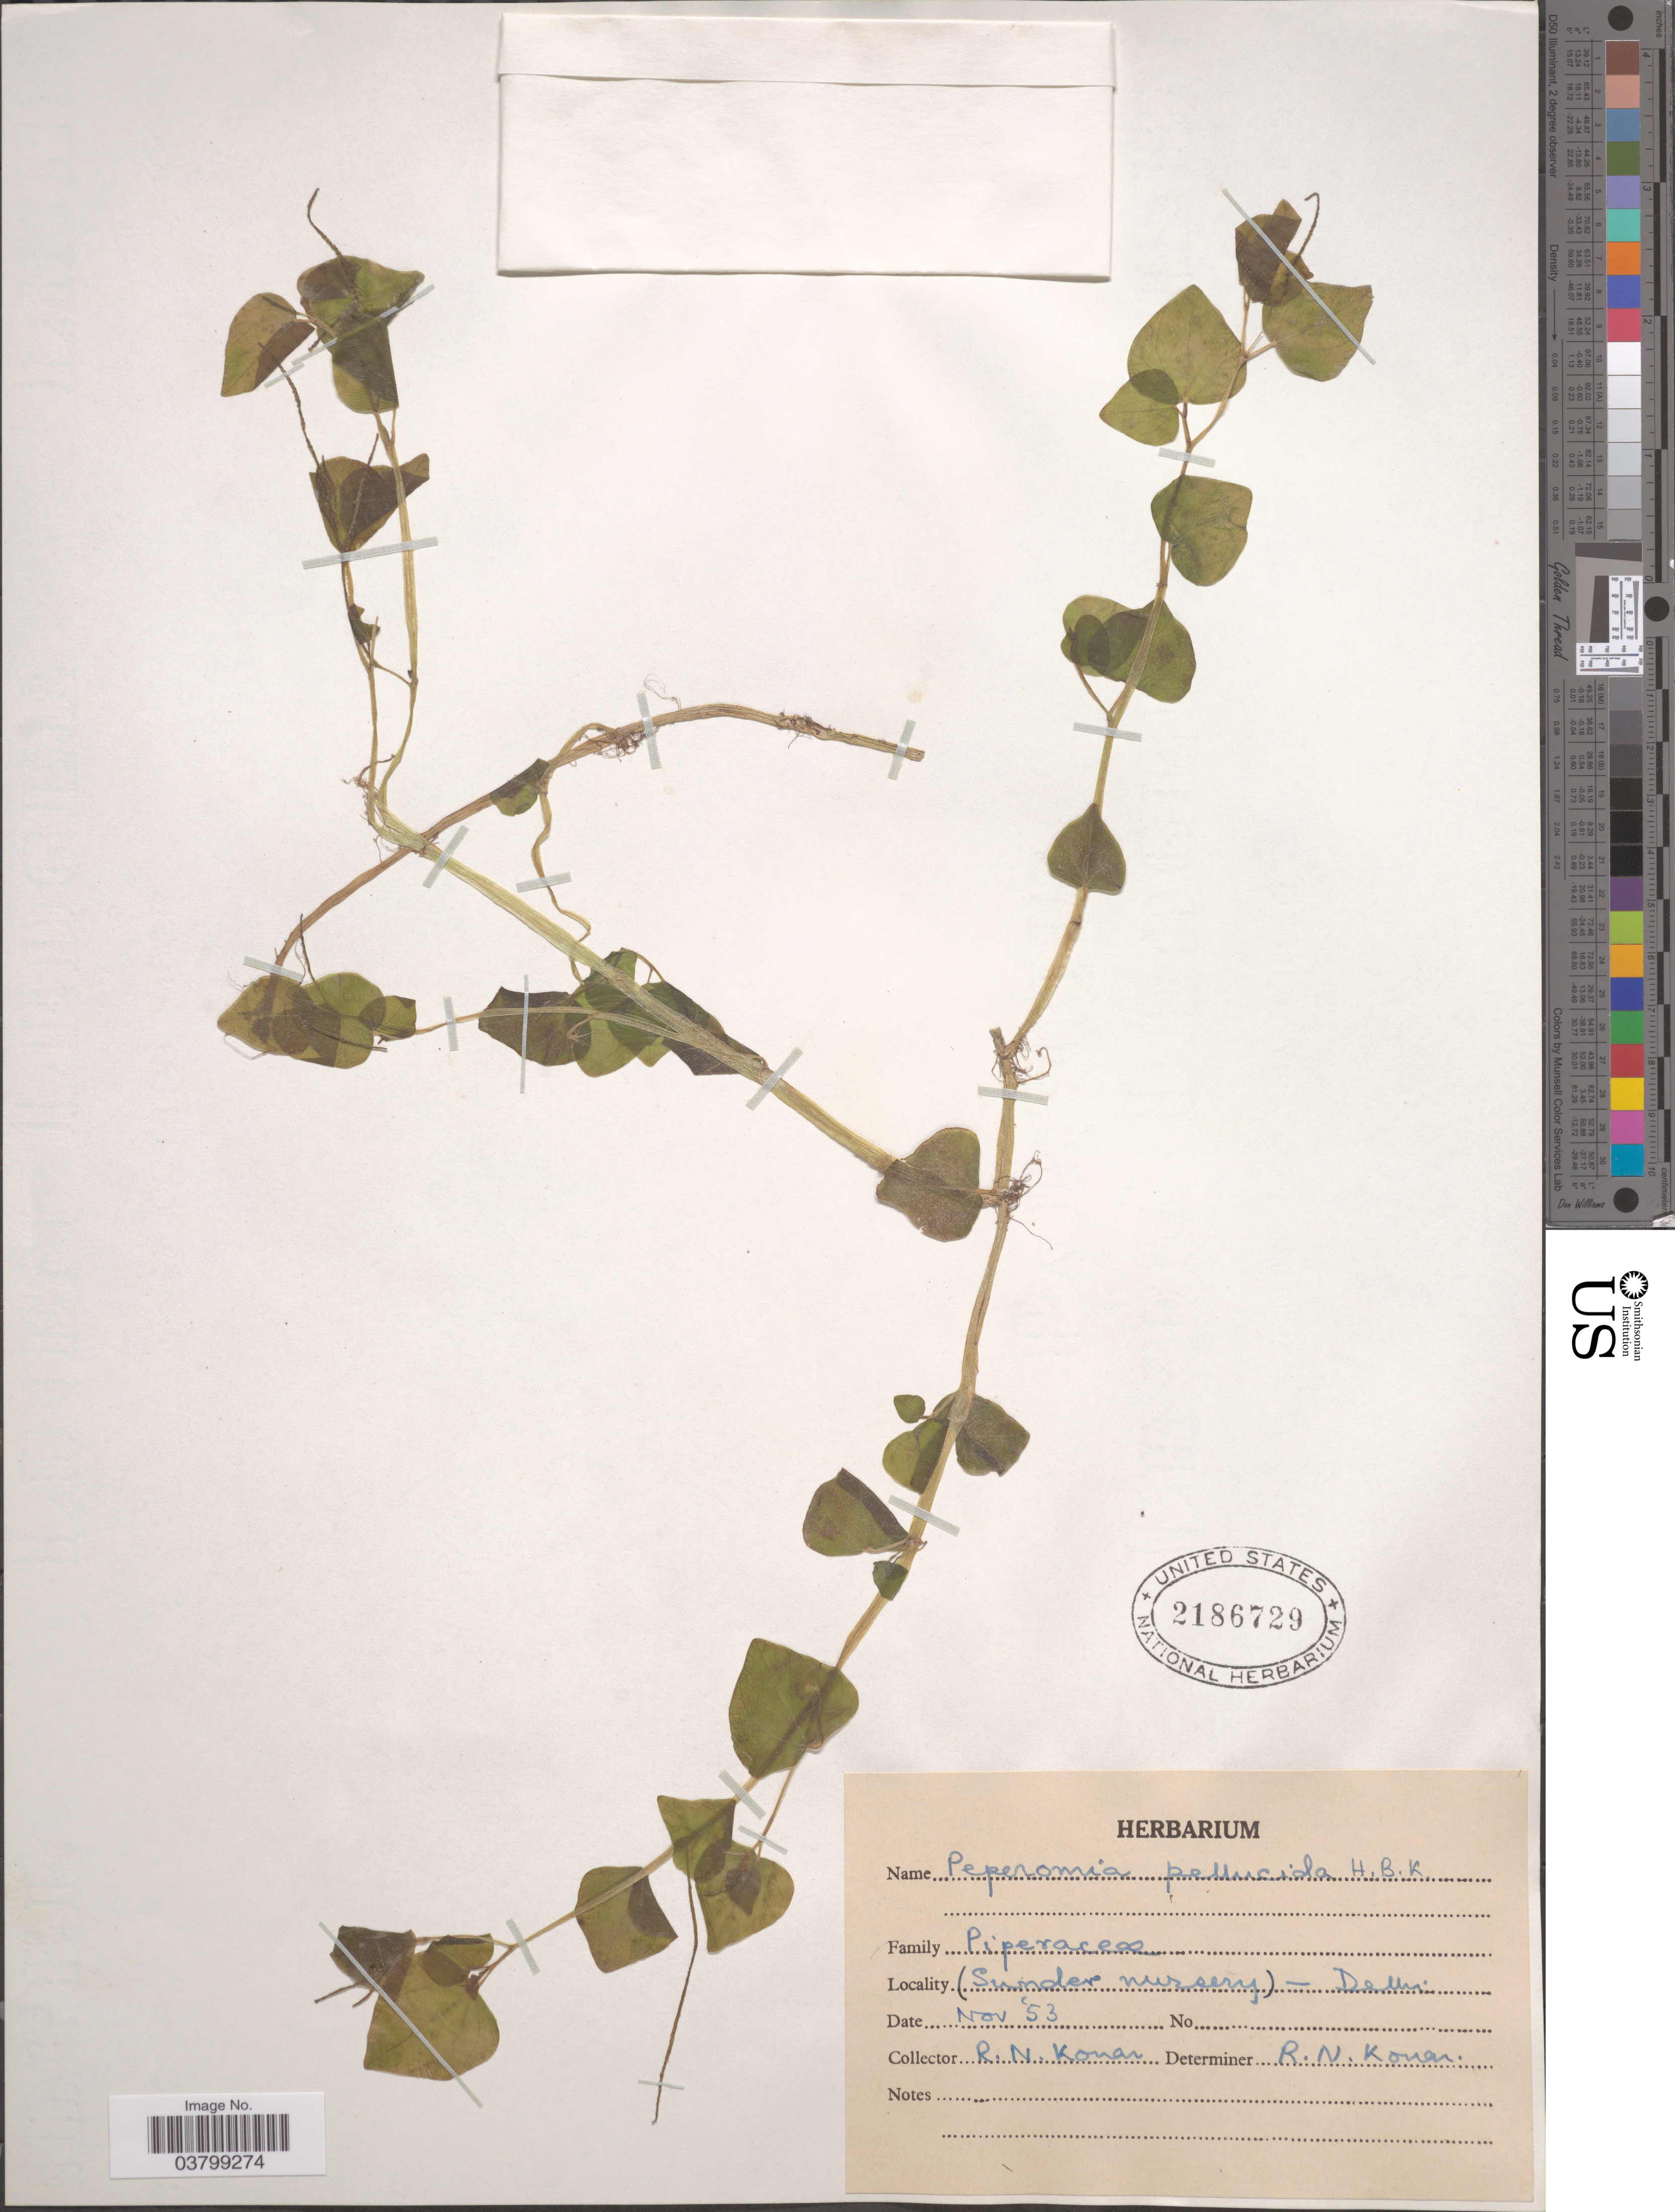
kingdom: Plantae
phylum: Tracheophyta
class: Magnoliopsida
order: Piperales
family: Piperaceae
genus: Peperomia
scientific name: Peperomia pellucida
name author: (L.) Kunth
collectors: R. Konar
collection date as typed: Transcribed d/m/y: /11/53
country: India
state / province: Delhi, Capital Territory of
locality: (Sunder nursery) - Delhi.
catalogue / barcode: US 2186729